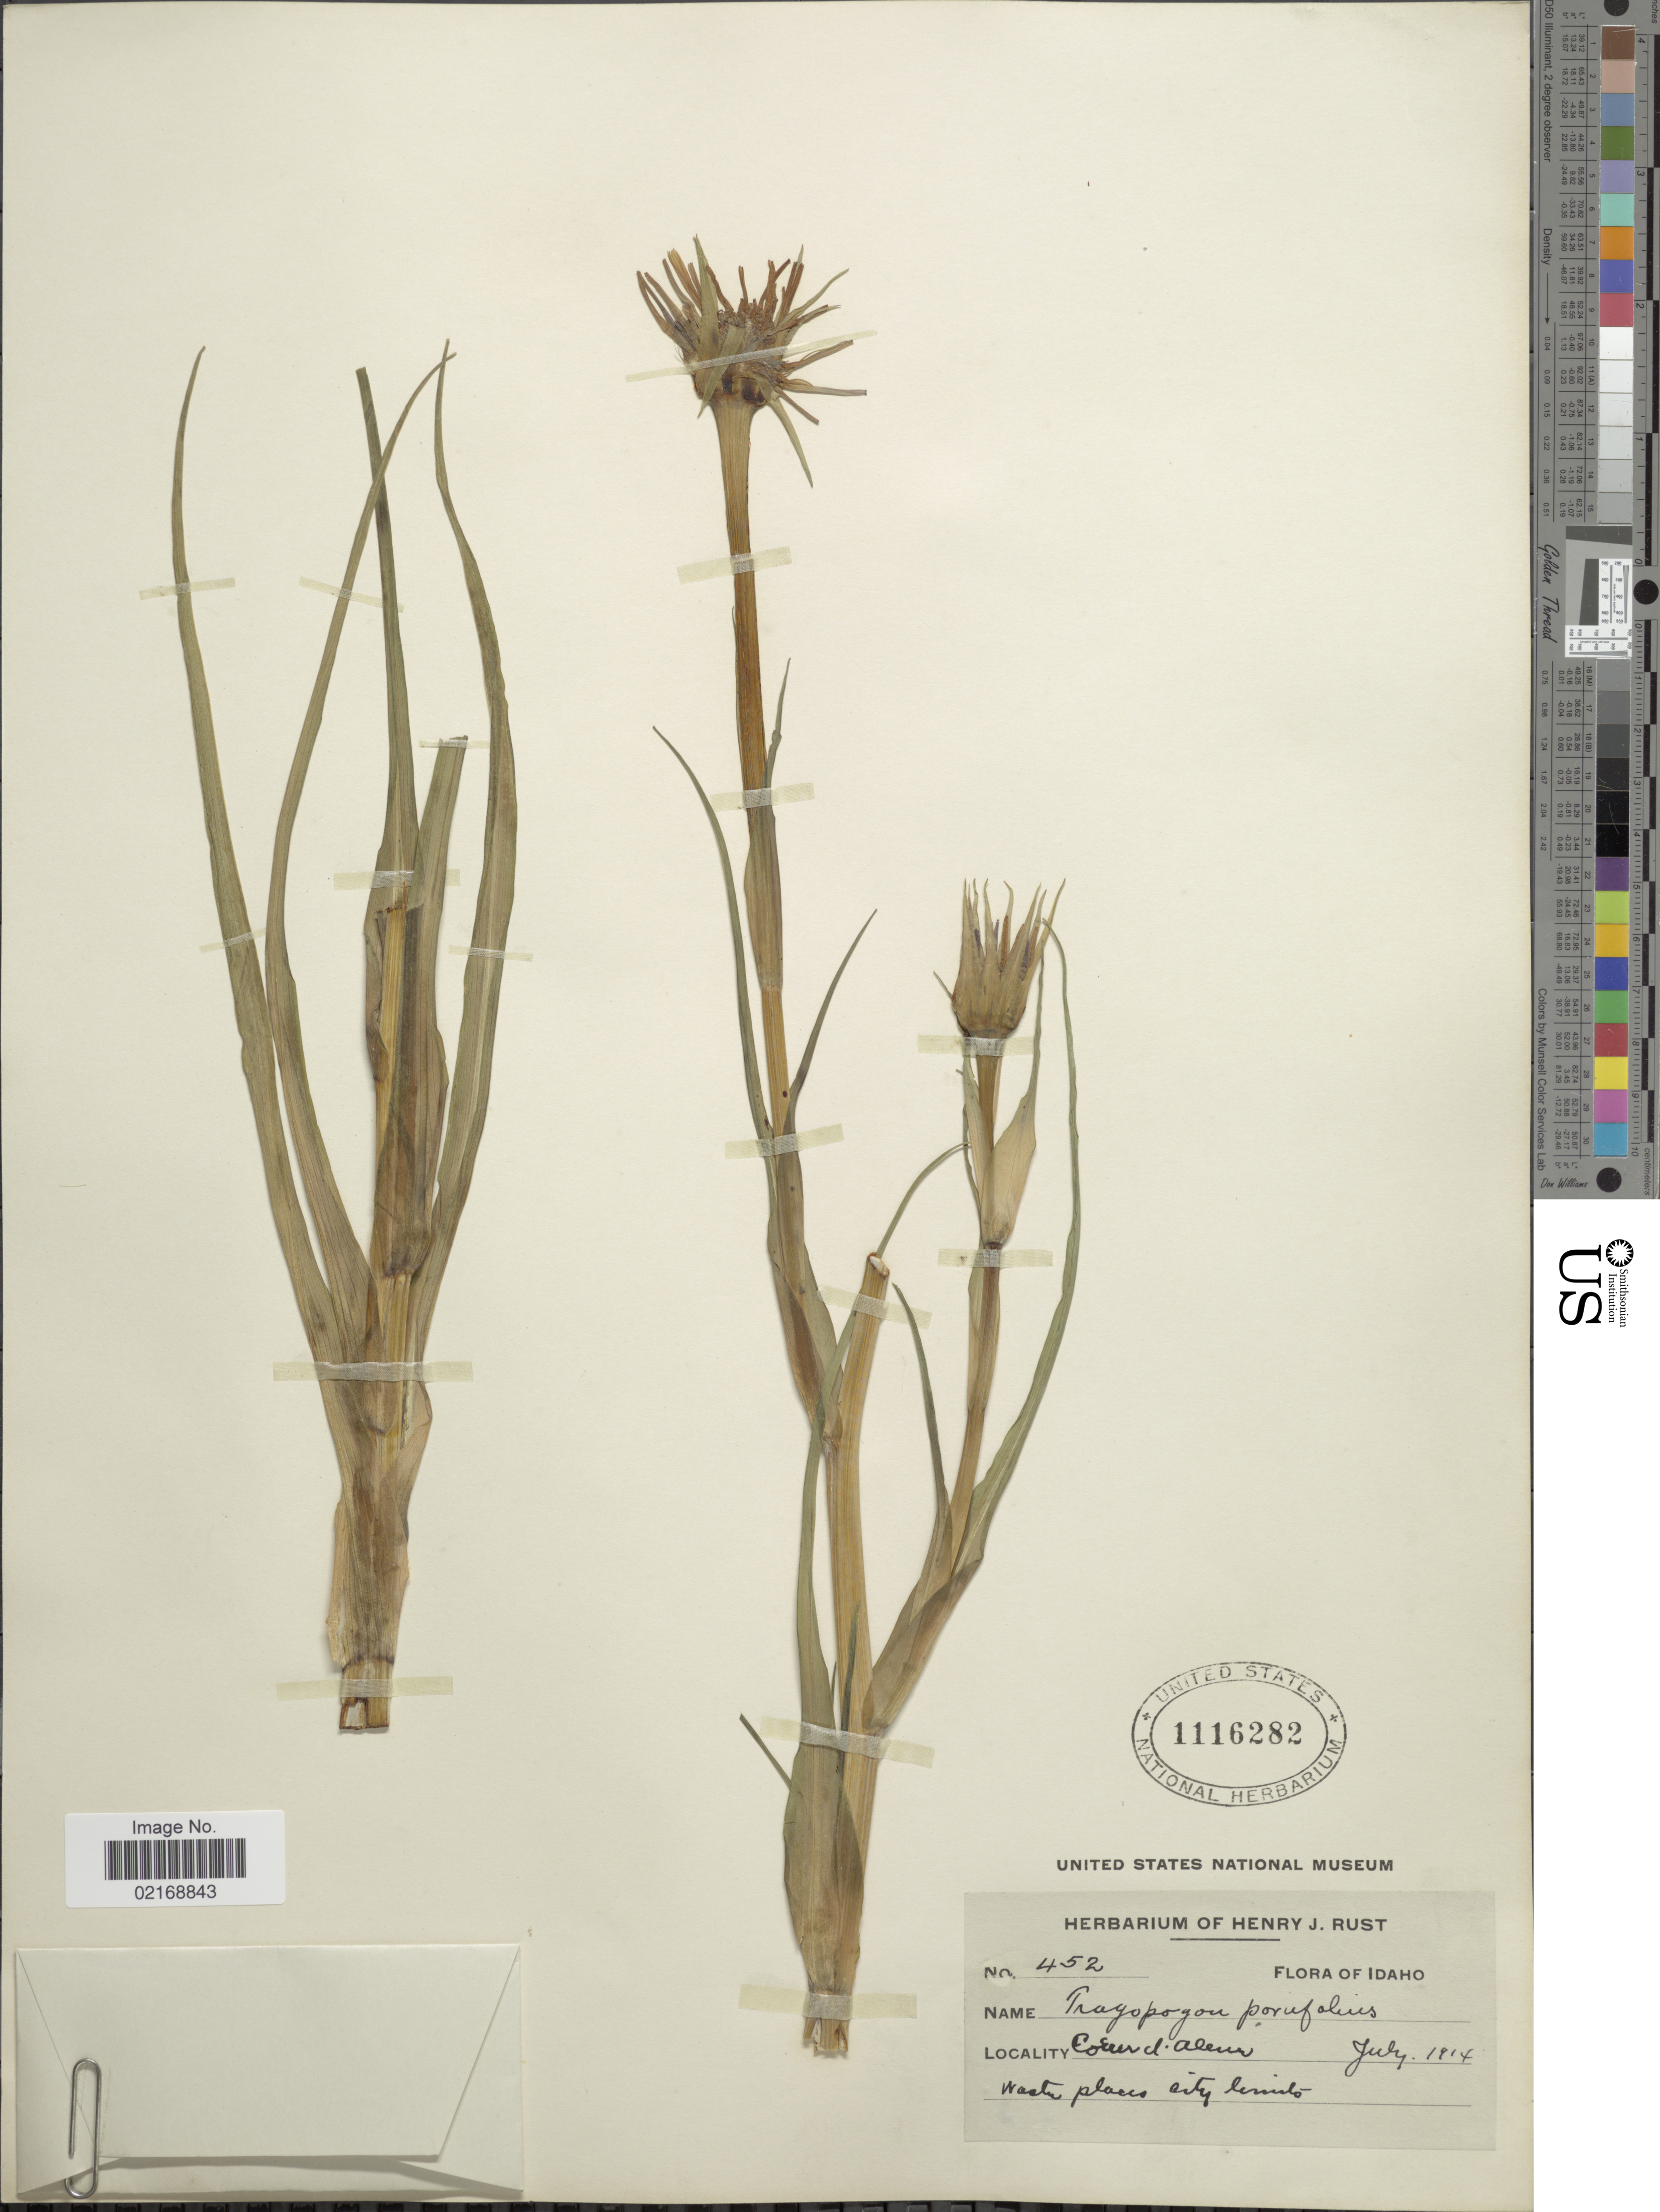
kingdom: Plantae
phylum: Tracheophyta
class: Magnoliopsida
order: Asterales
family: Asteraceae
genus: Tragopogon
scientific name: Tragopogon porrifolius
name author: L.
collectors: ex herb. Henry J. Rust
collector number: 452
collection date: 1914-07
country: United States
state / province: Idaho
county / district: Kootenai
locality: Coeur d'Alene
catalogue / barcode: US 1116282